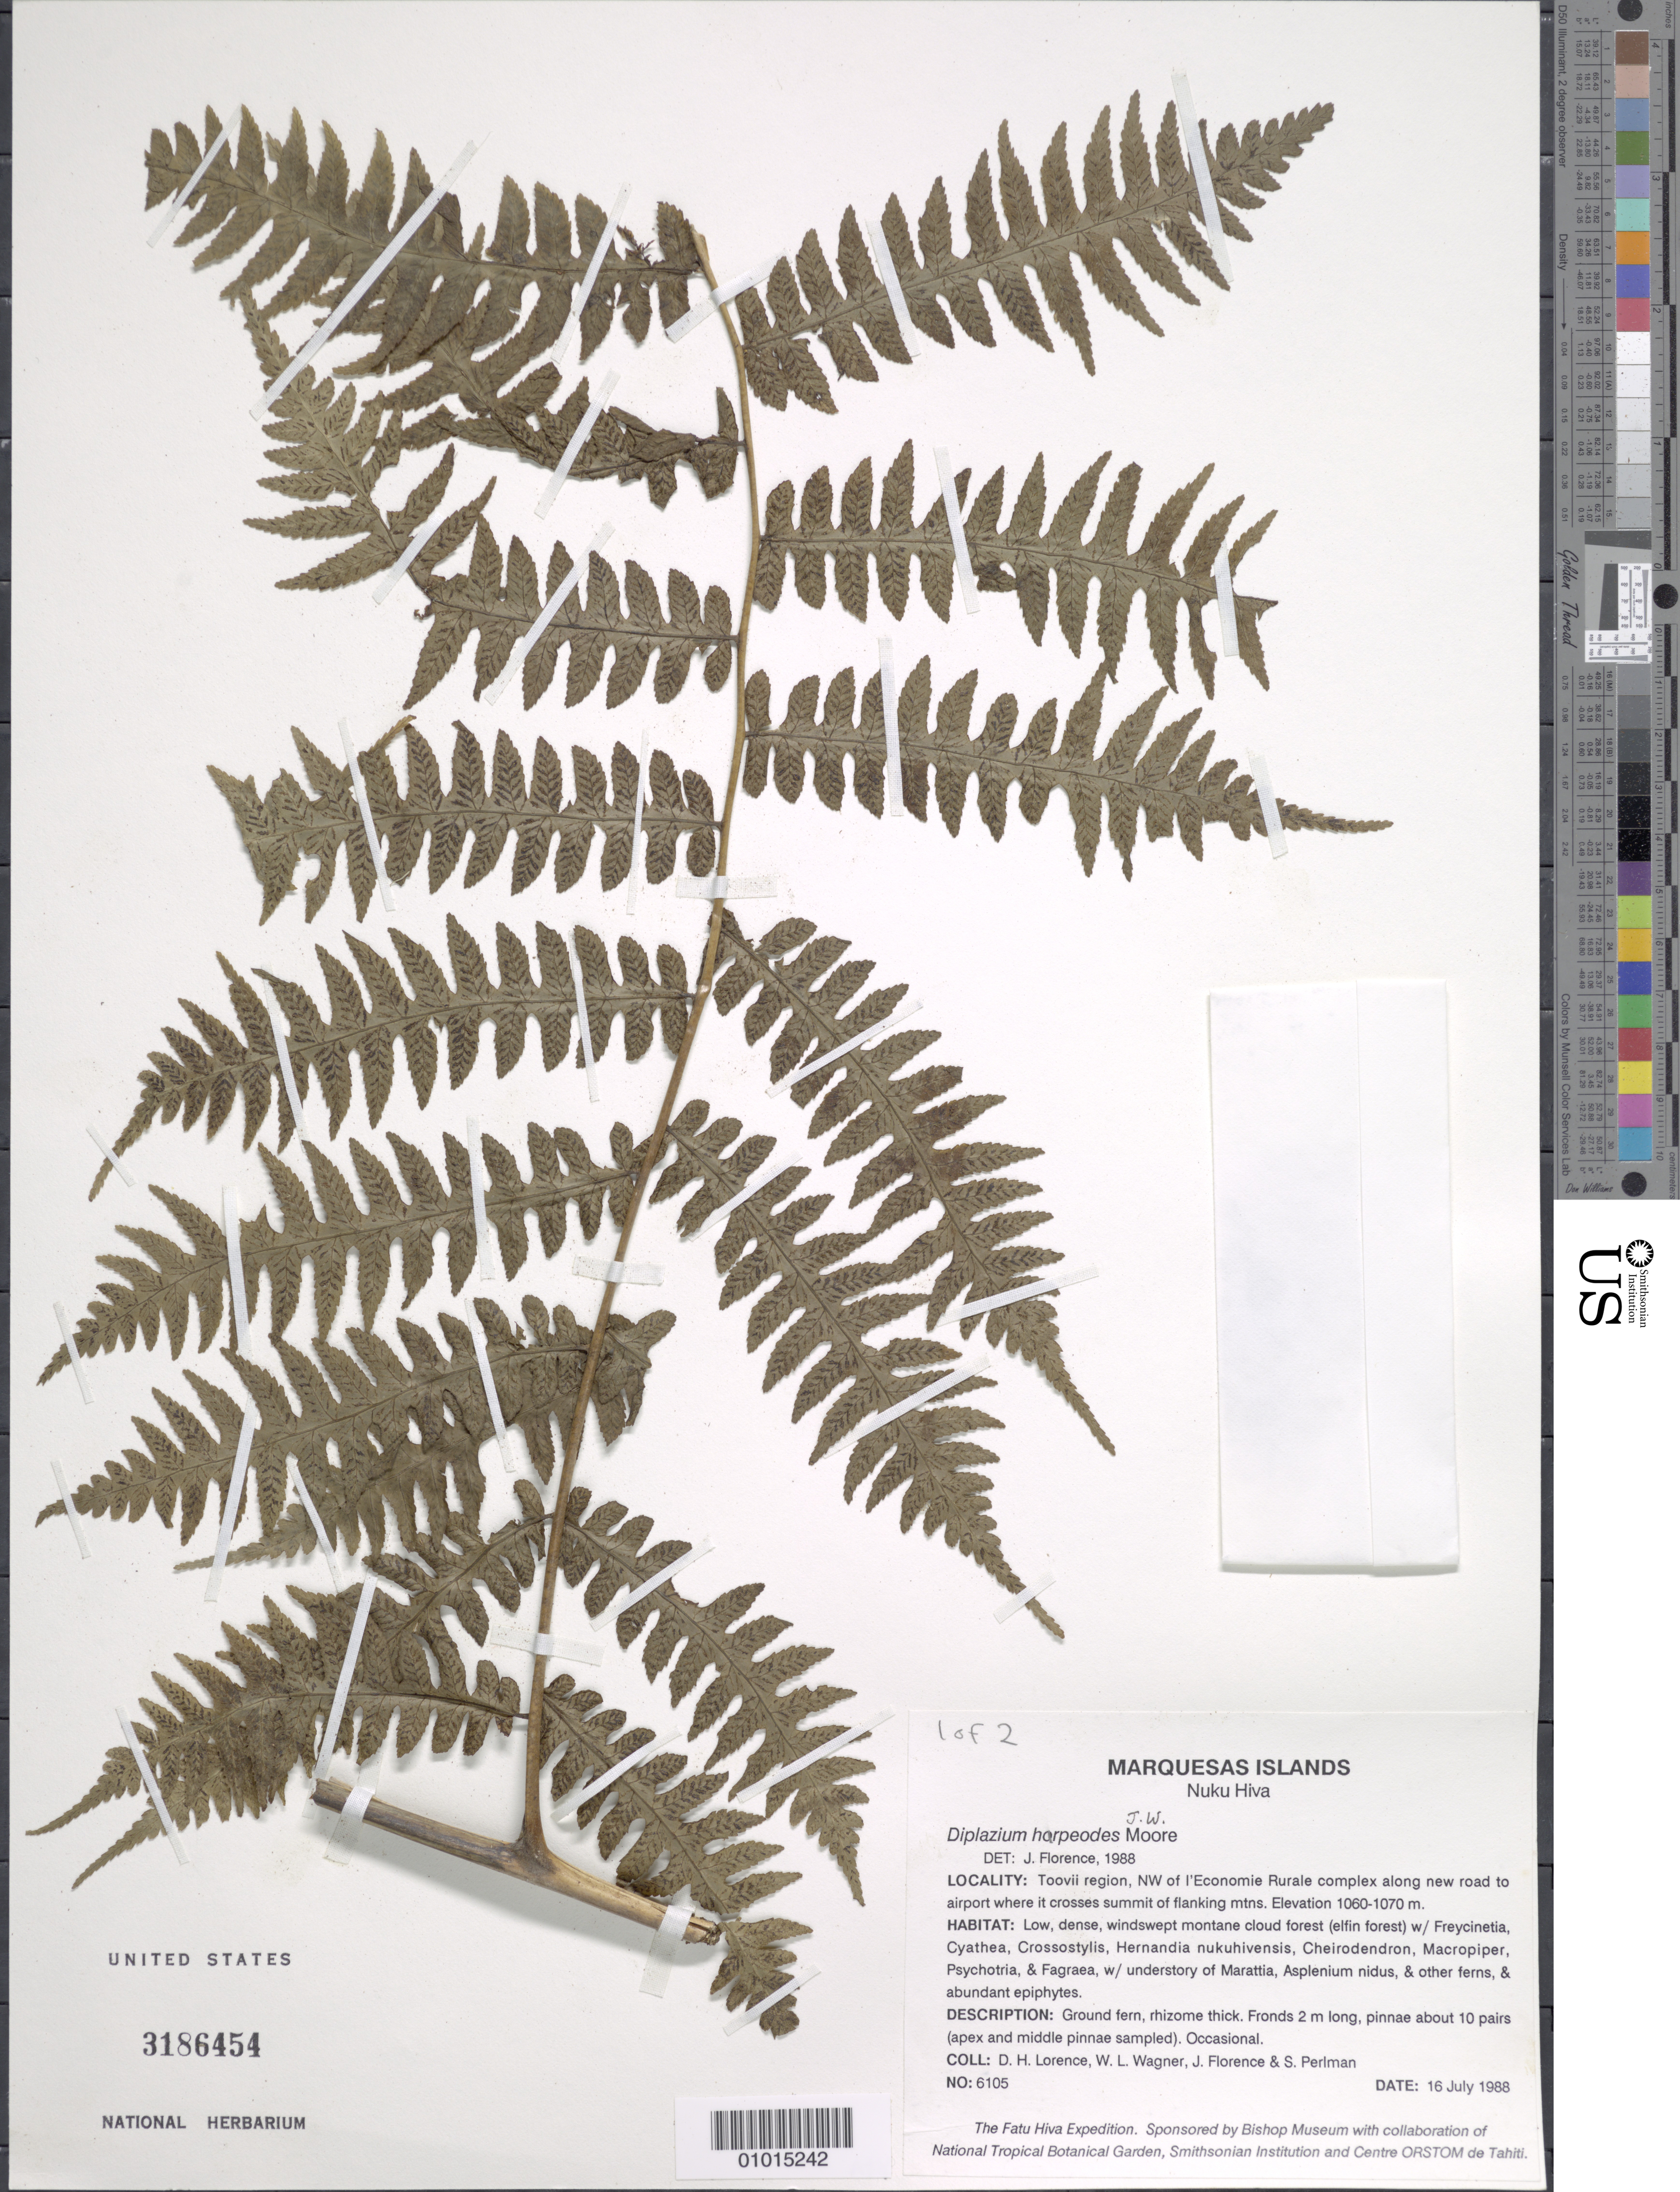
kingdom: Plantae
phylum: Tracheophyta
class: Polypodiopsida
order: Polypodiales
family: Athyriaceae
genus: Diplazium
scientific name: Diplazium harpeodes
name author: T. Moore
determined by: Florence, J.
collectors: D. Lorence, W. L. Wagner, J. Florence & S. P. Perlman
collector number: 6105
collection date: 1988-07-16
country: French Polynesia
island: Nuku Hiva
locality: Toovii region, NW of l'Economie Rurale complex along new road to airport where it crosses summit of flanking mountains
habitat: Low, dense, windswept montane cloud forest (elfin forest); occasional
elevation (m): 1060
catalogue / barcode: US 3186454